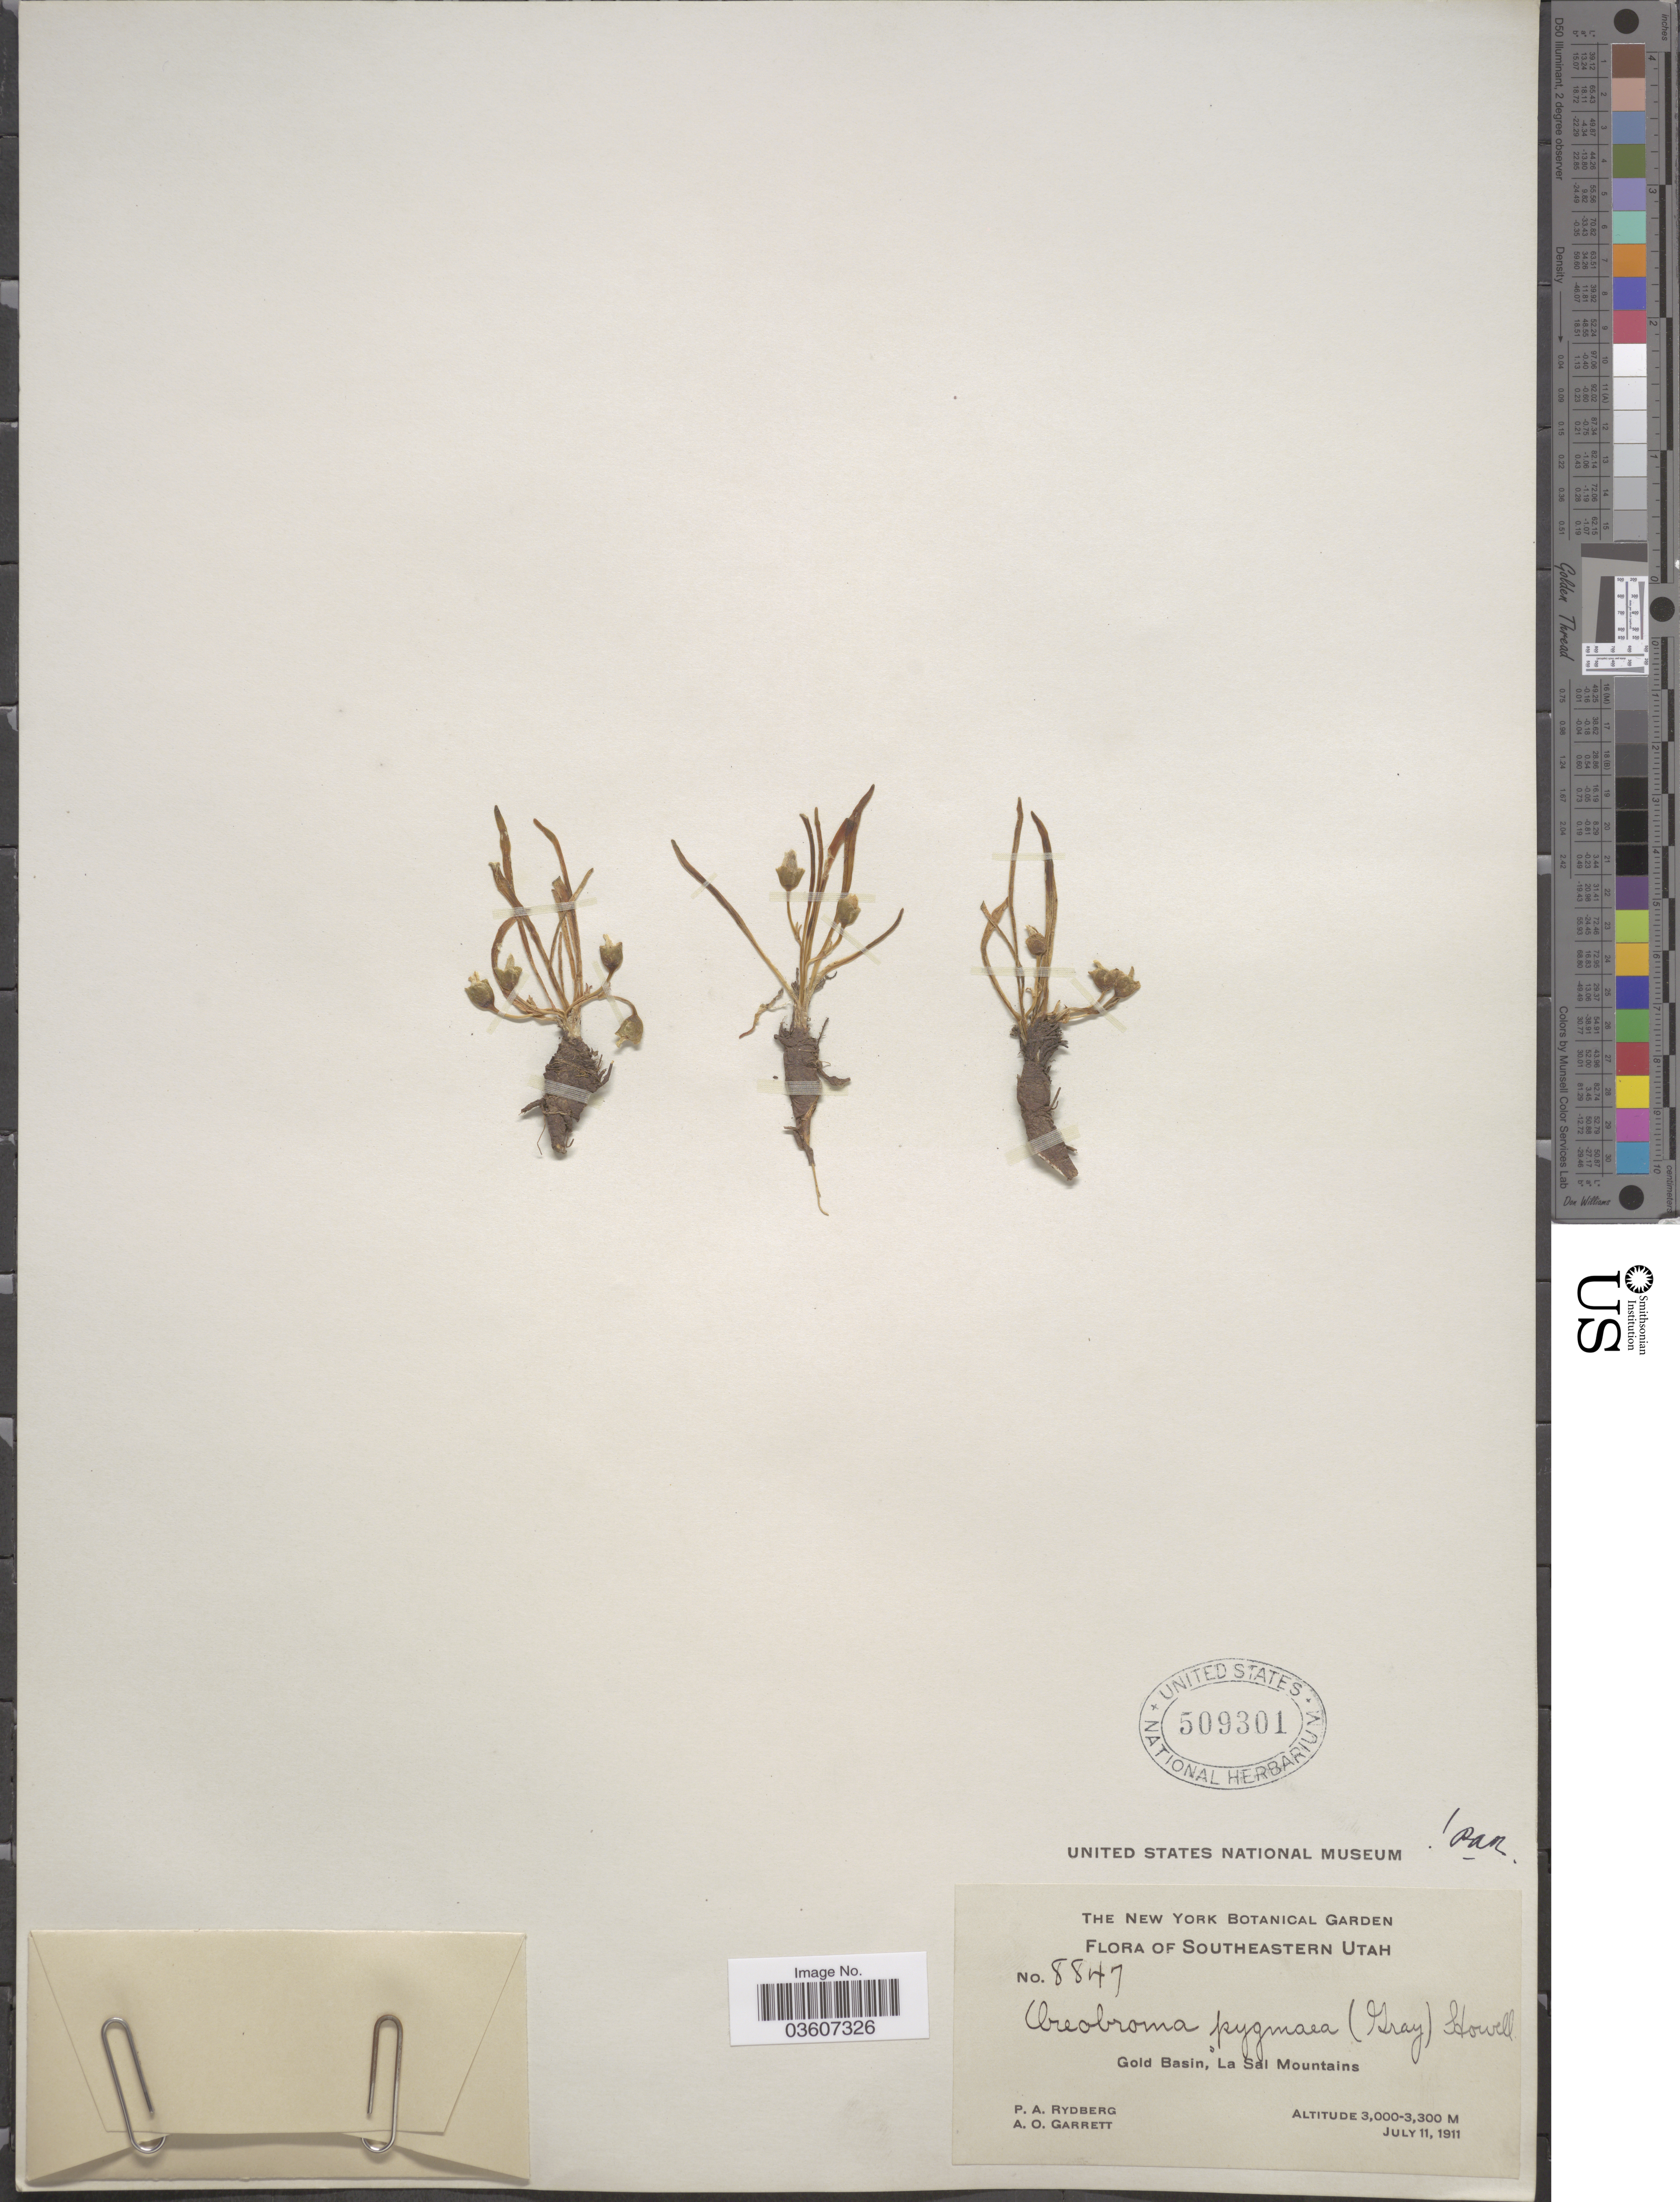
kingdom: Plantae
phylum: Tracheophyta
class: Magnoliopsida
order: Caryophyllales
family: Montiaceae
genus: Lewisia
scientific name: Lewisia pygmaea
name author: (A. Gray) B.L. Rob.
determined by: Strong, Mark T., (BOT), Smithsonian Institution - National Museum of Natural History (UNITED STATES)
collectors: P. A. Rydberg & A. O. Garrett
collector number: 8847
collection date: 1911-07-11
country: United States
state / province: Utah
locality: Southeastern Utah. Gold Basin, La Sal Mountains.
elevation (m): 3000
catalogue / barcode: US 509301